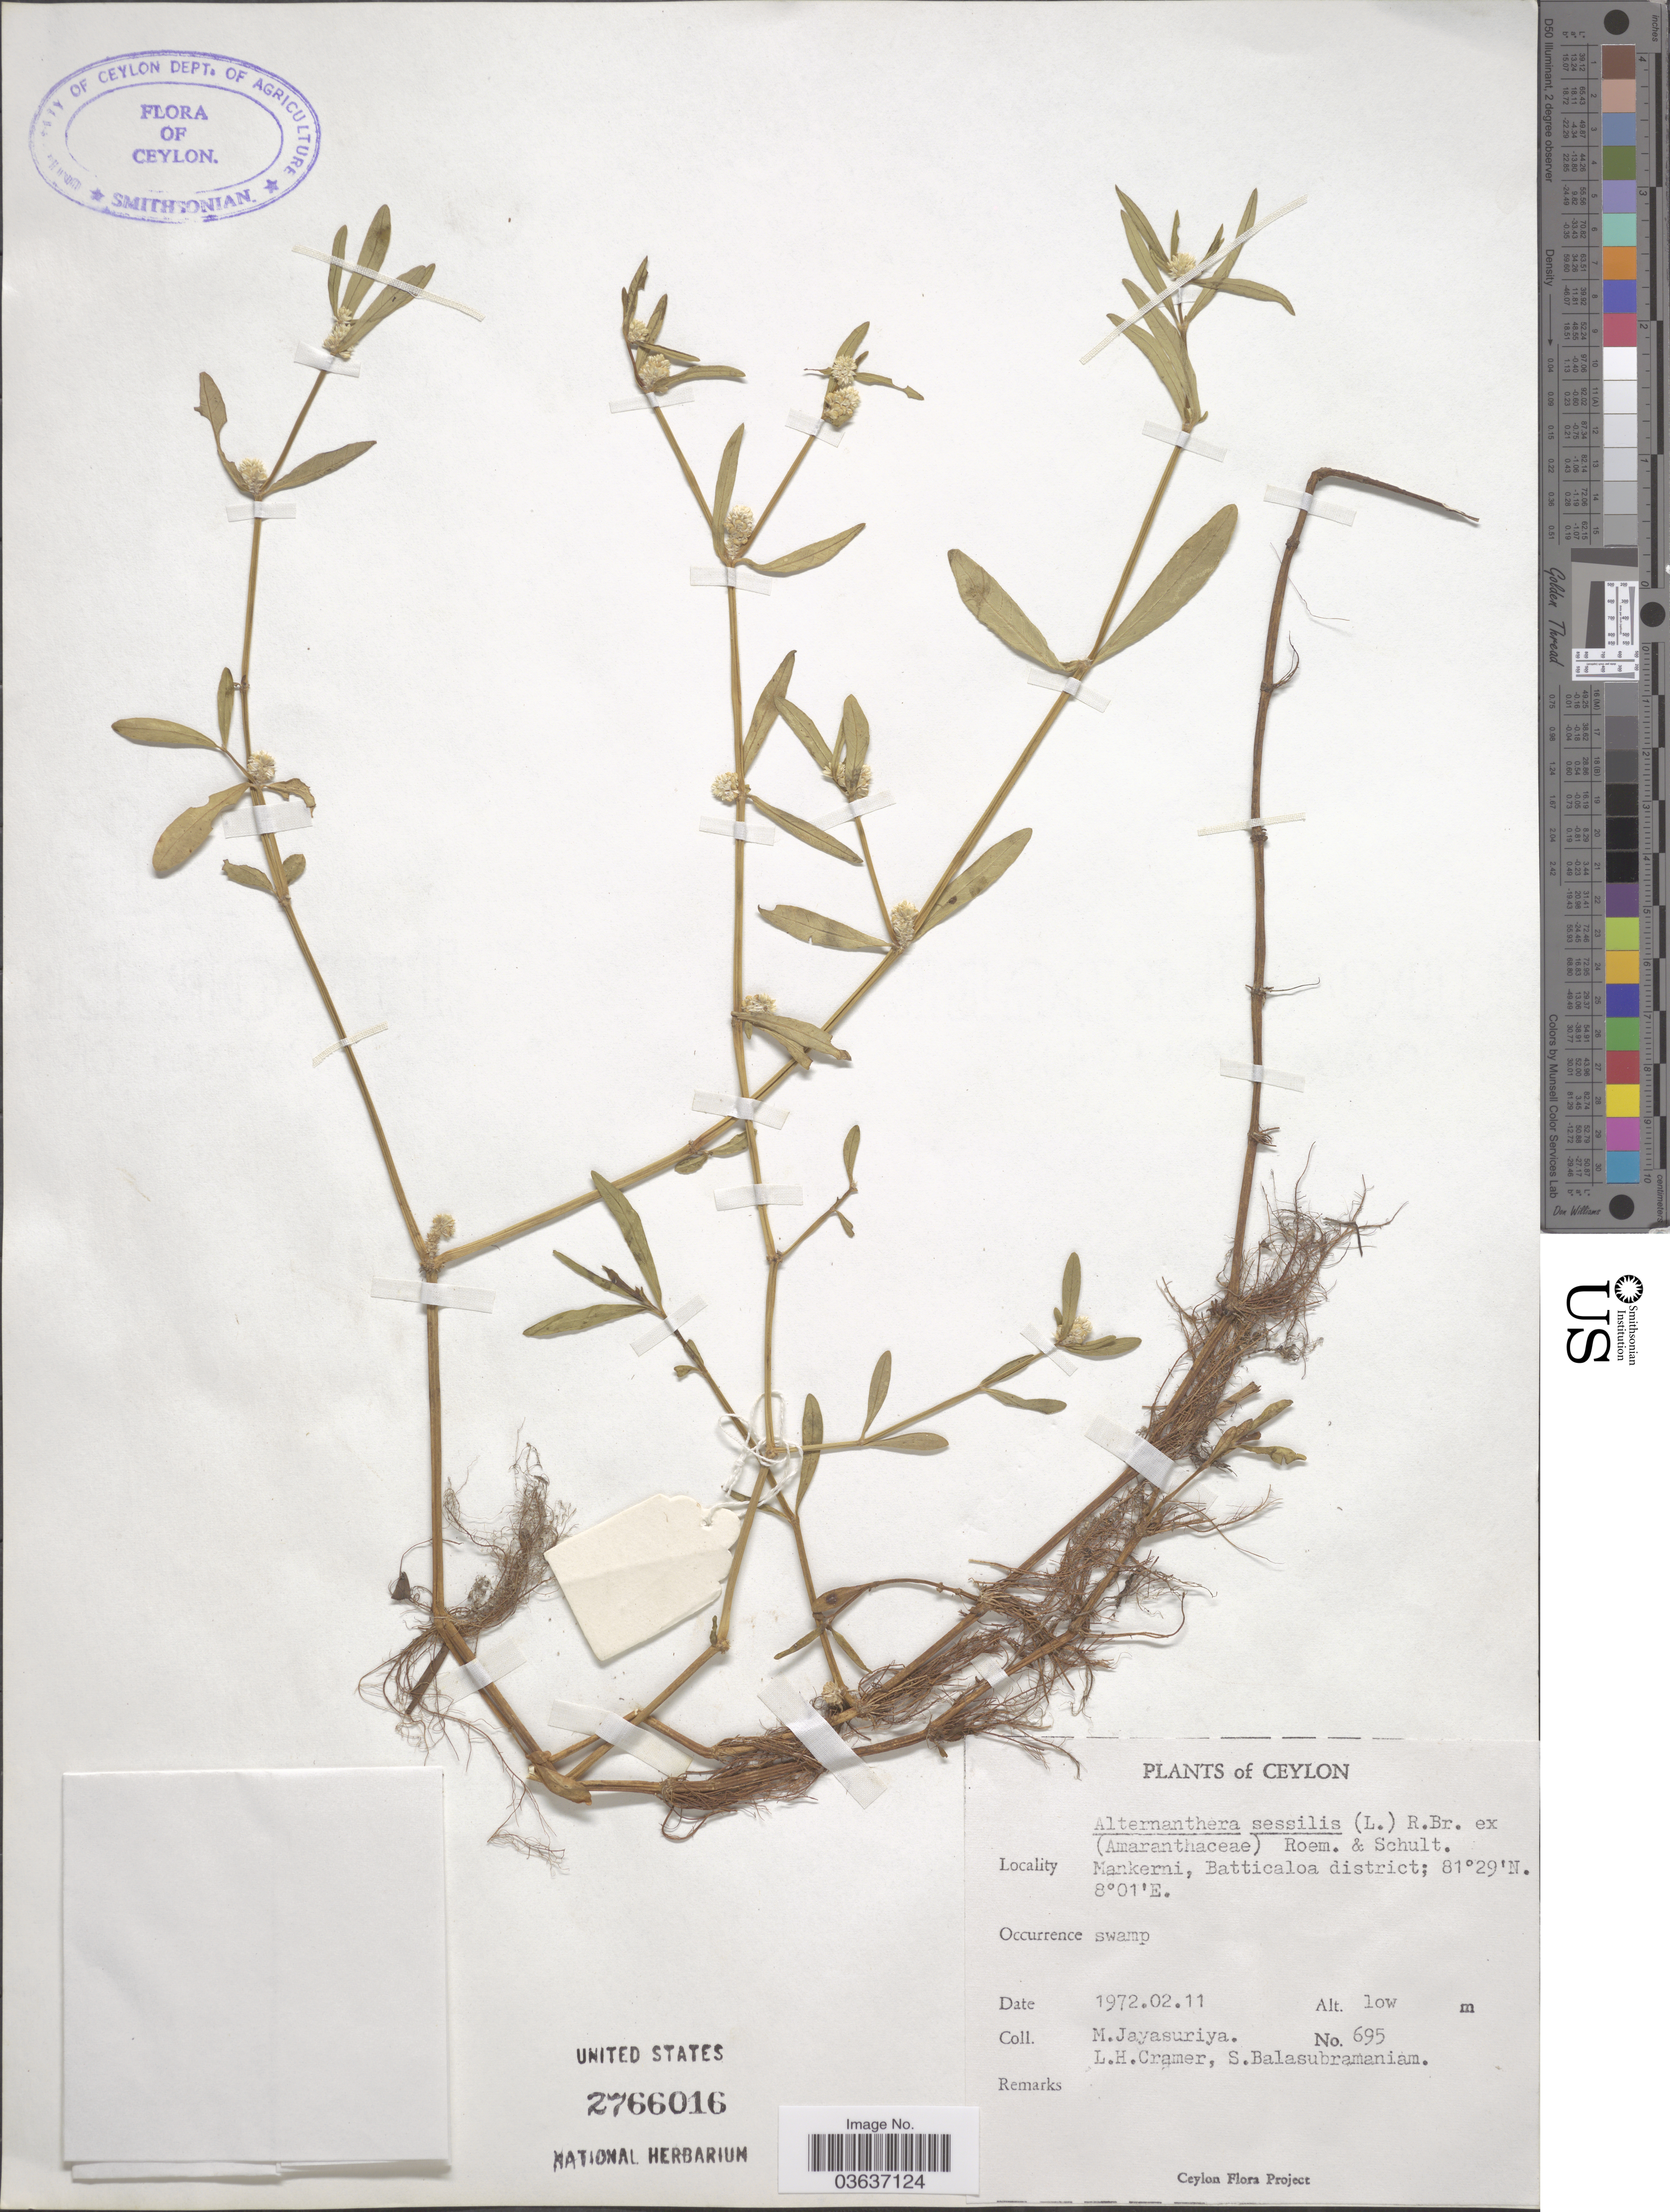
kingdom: Plantae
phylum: Tracheophyta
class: Magnoliopsida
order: Caryophyllales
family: Amaranthaceae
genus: Alternanthera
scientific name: Alternanthera sessilis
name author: (L.) DC.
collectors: M. Jayasuriya, L. H. Cramer & S. Balasubramaniam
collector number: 695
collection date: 1972-02-11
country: Sri Lanka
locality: Ceylon. Makerni, Batticaloa district.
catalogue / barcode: US 2766016